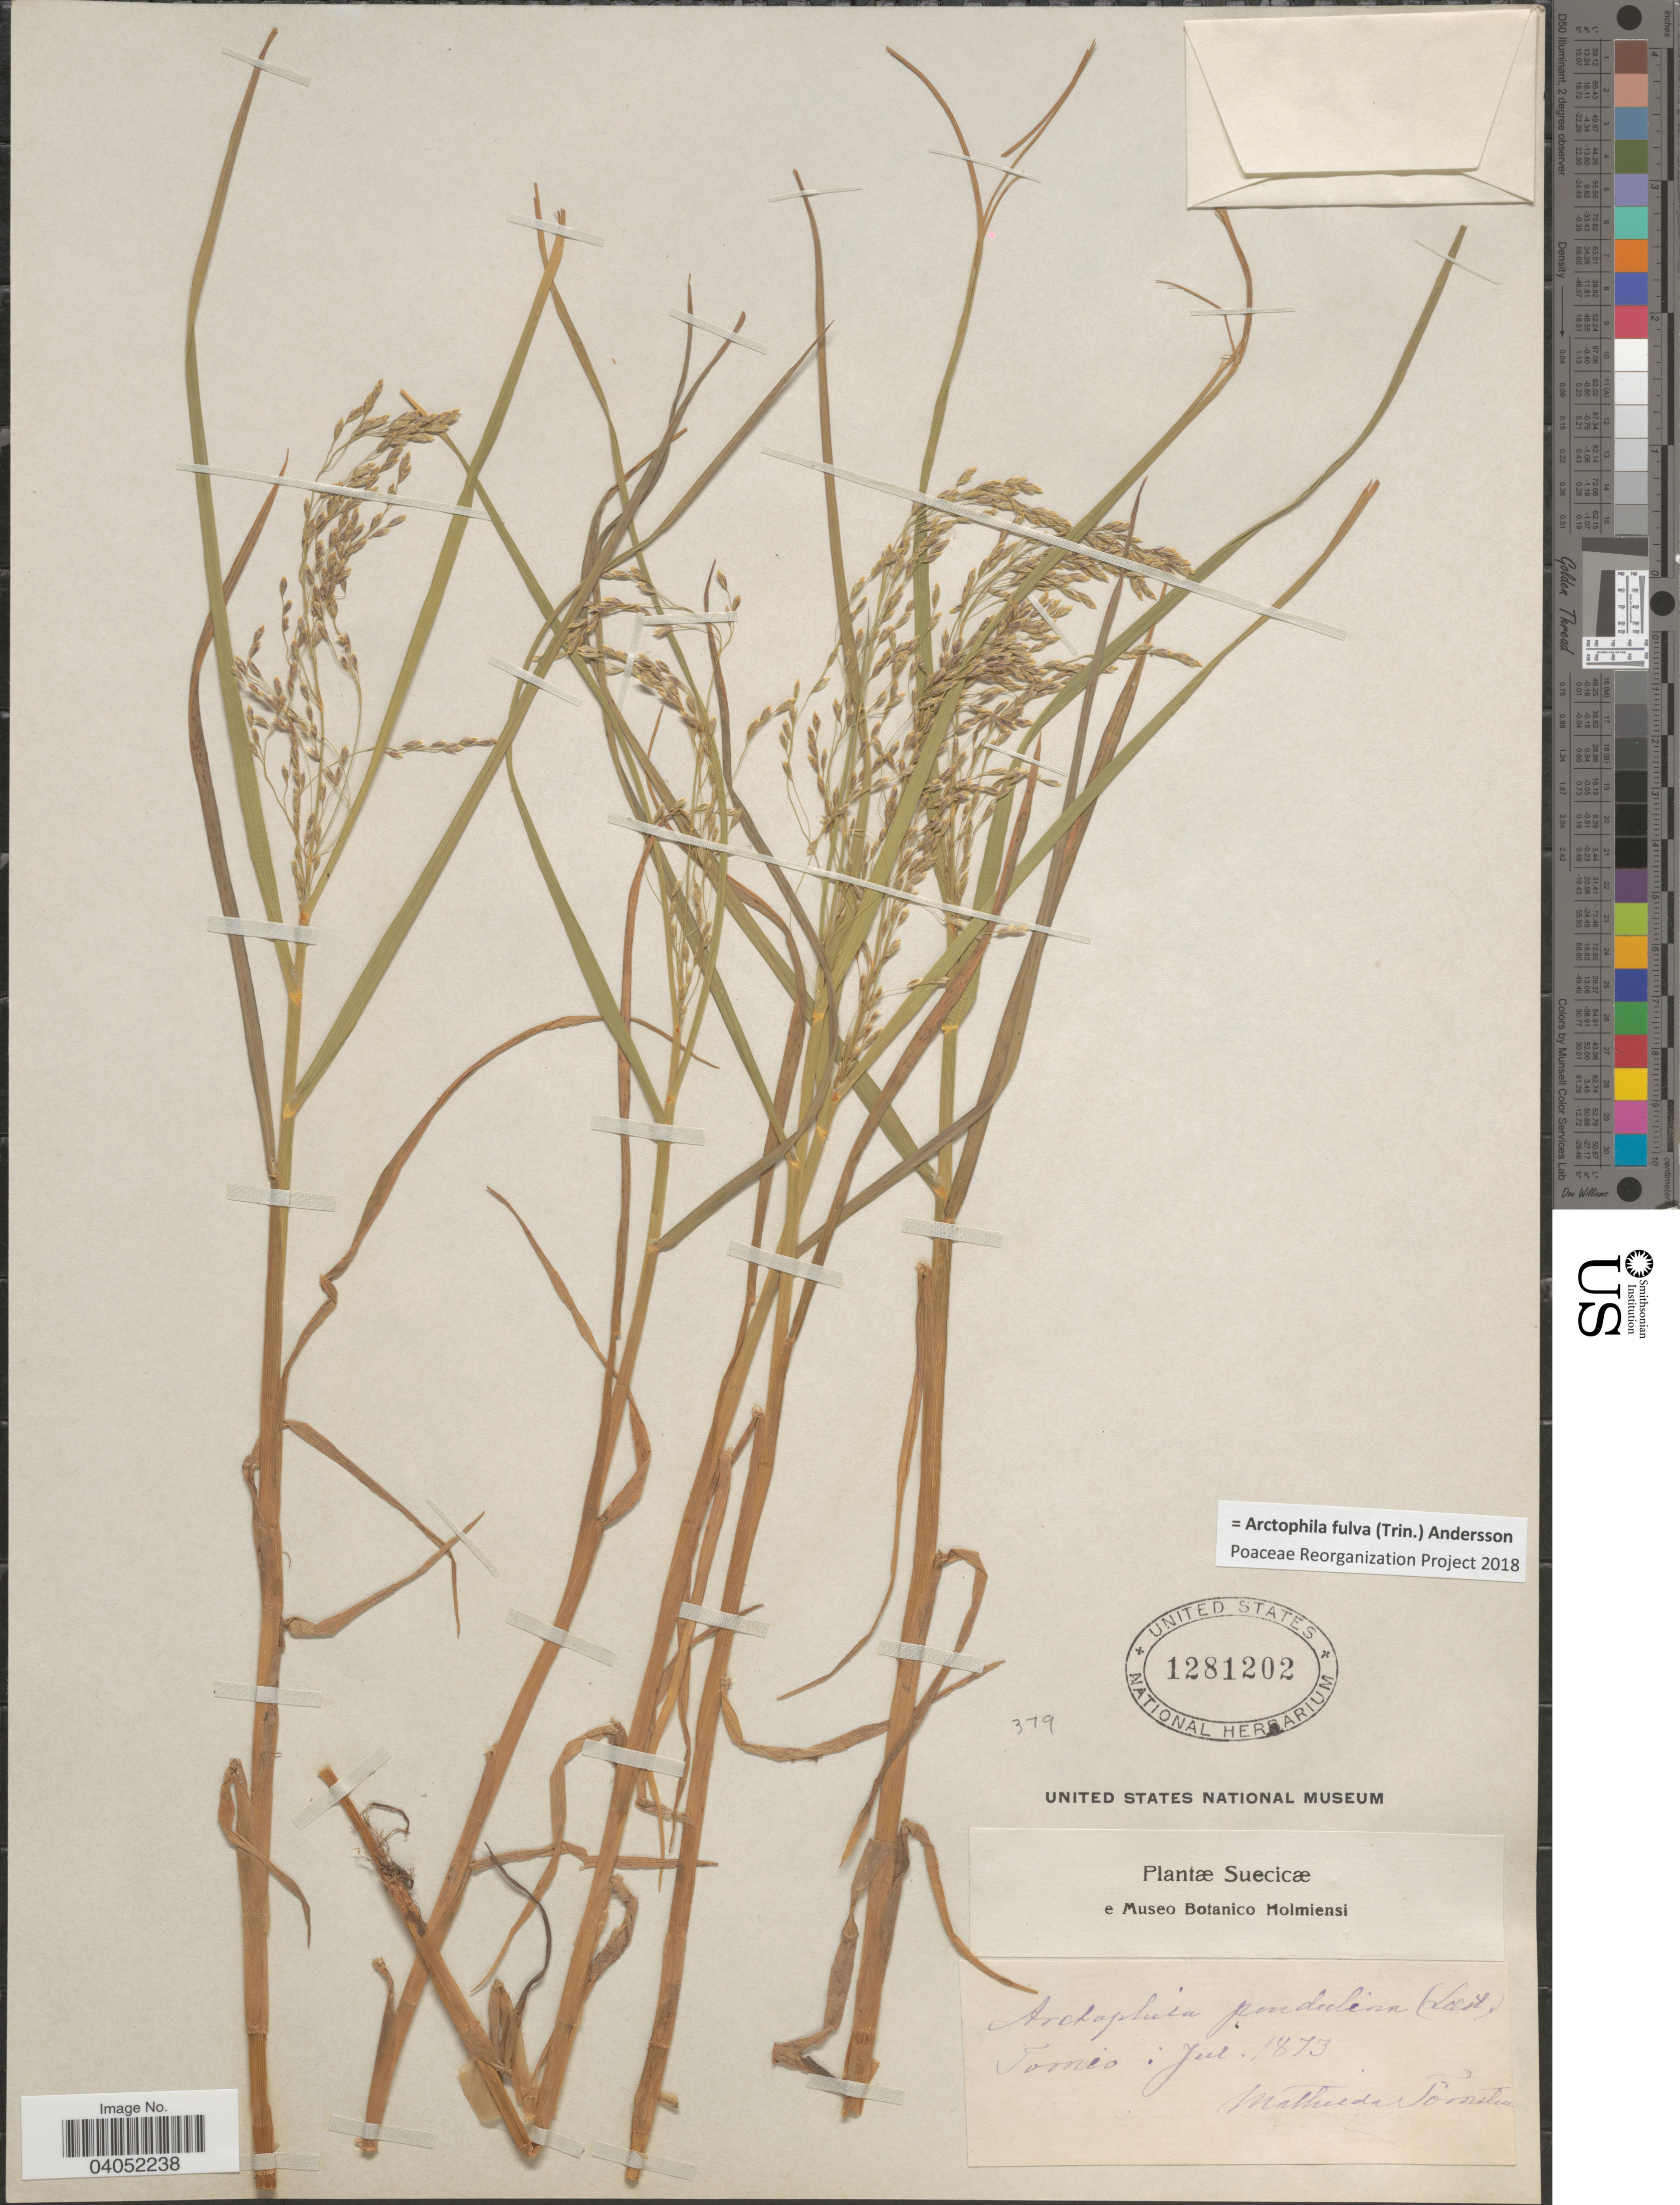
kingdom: Plantae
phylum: Tracheophyta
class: Liliopsida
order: Poales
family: Poaceae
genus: Arctophila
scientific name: Arctophila fulva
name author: (Trin.) Andersson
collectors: M. Tõrnsten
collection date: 1873-07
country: Sweden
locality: Suecicæ. Tornio [interpreted].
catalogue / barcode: US 1281202